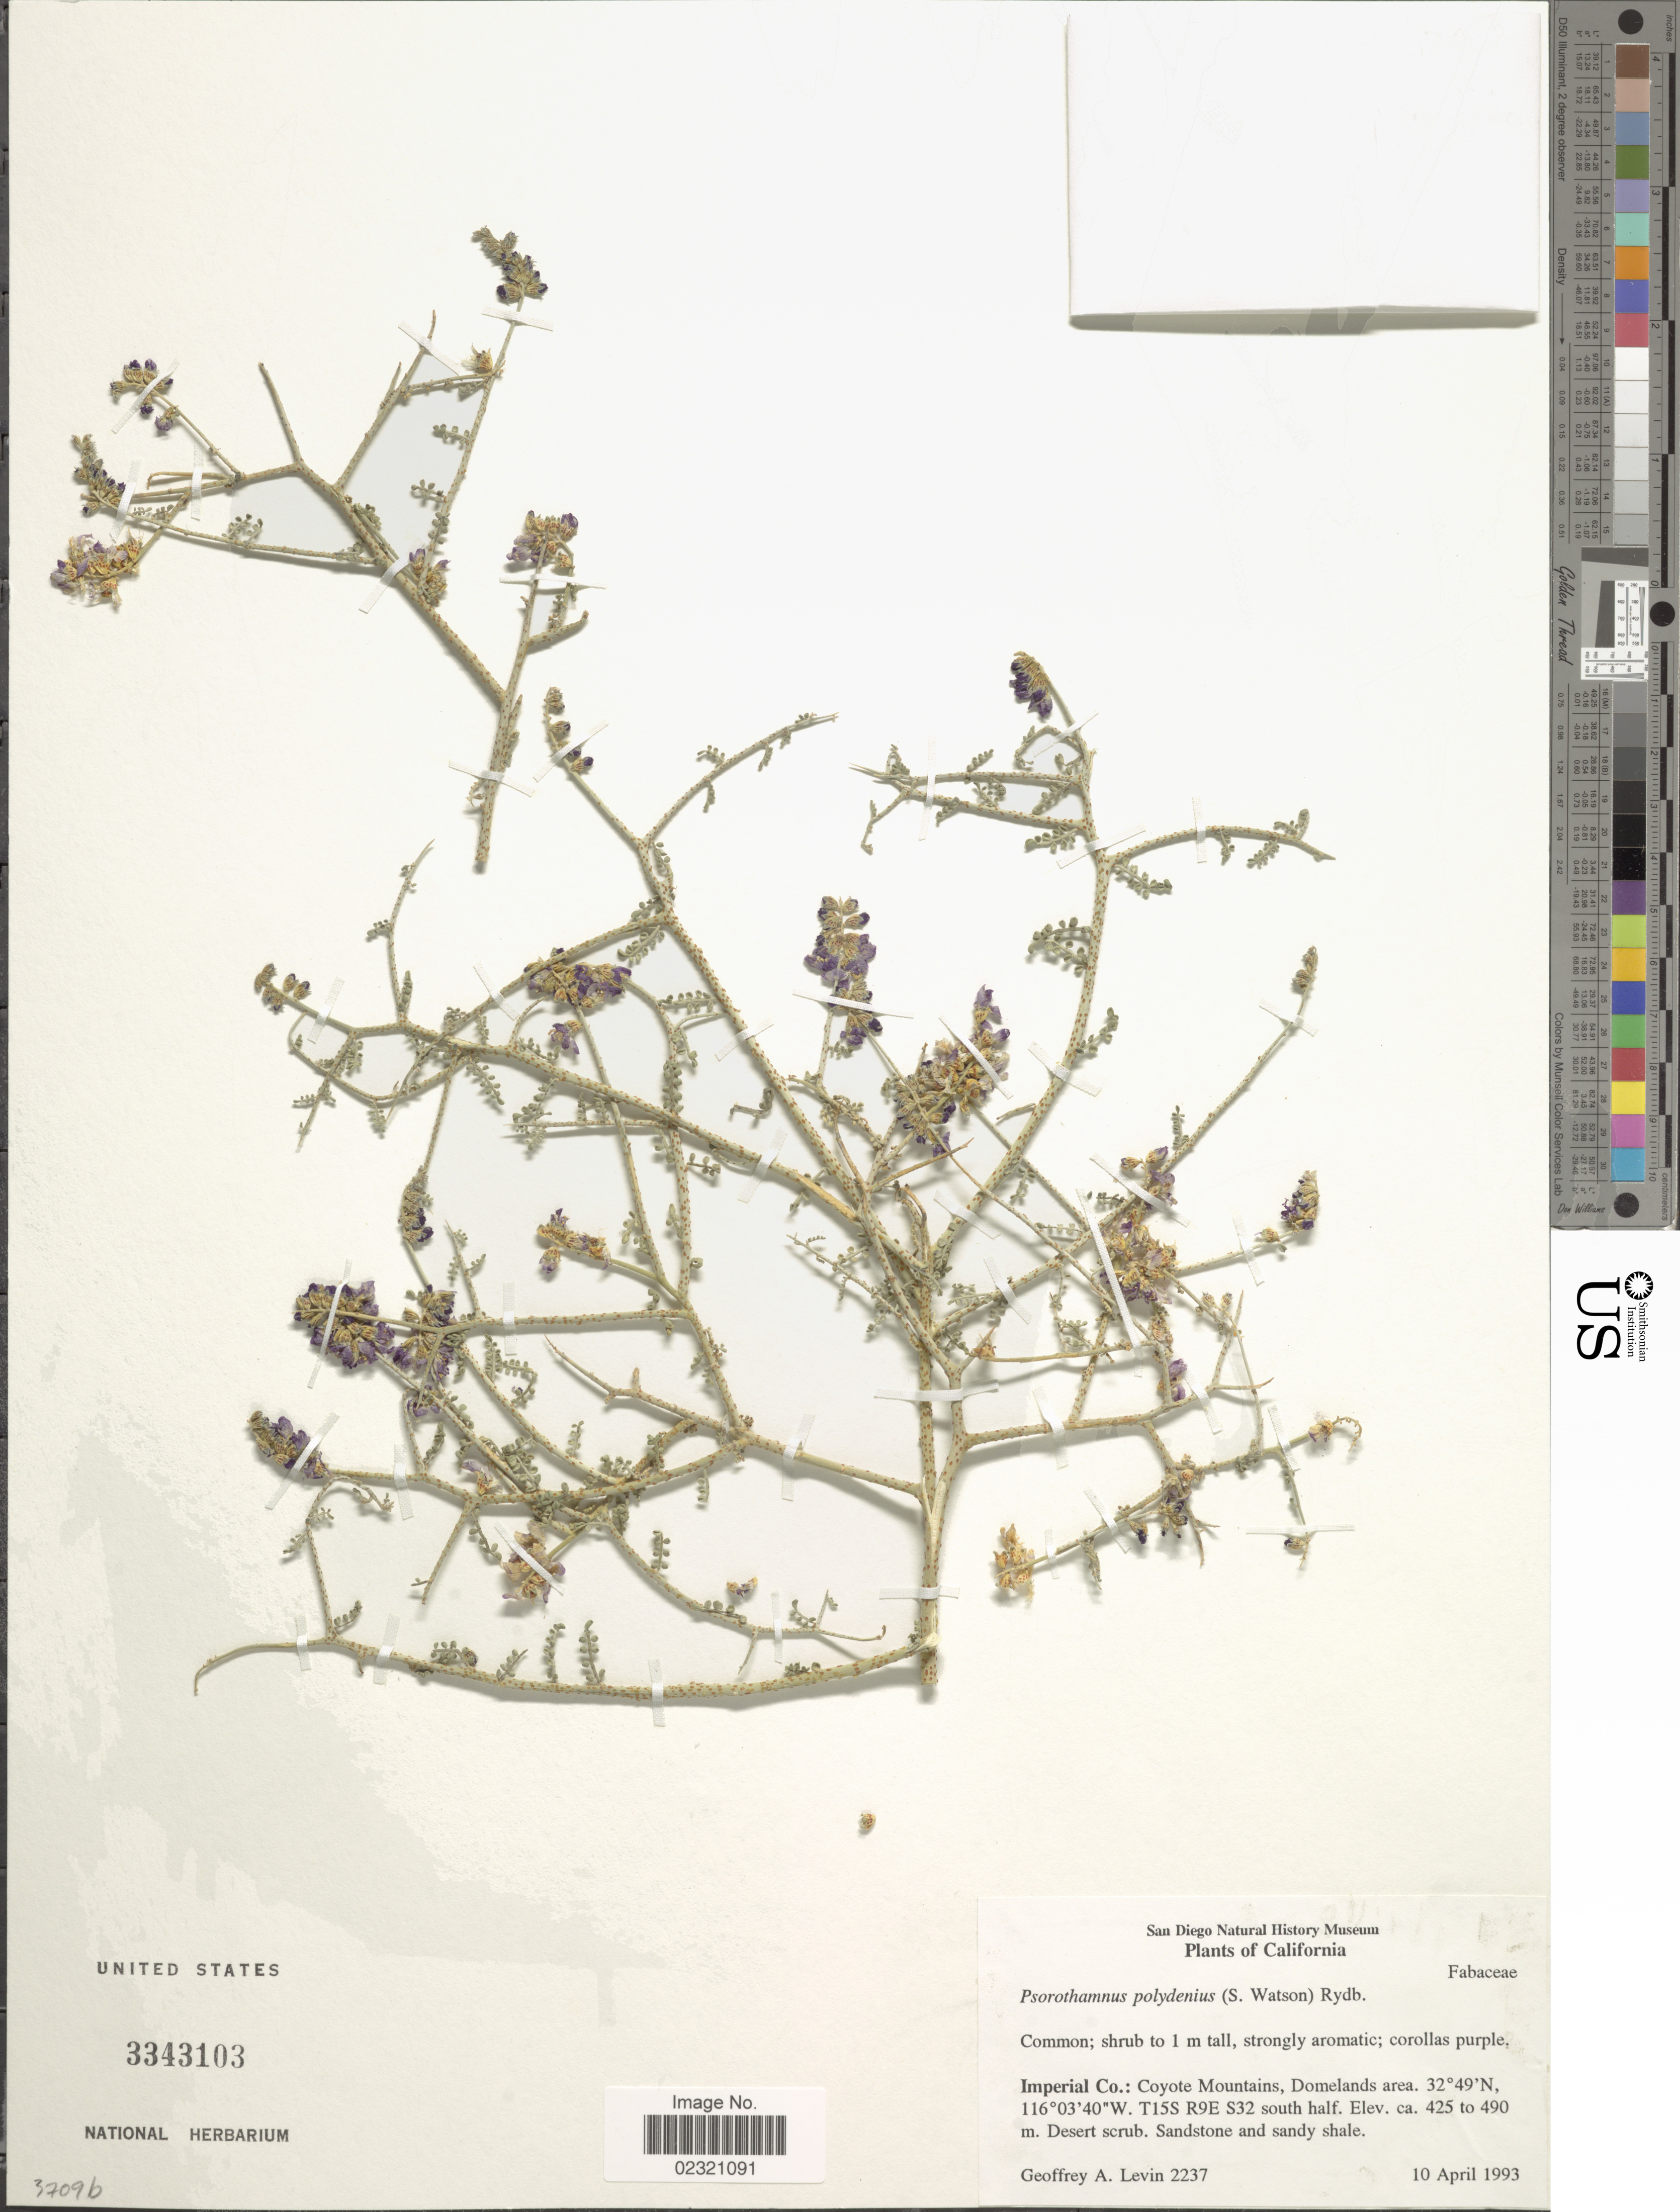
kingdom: Plantae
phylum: Tracheophyta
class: Magnoliopsida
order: Fabales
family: Fabaceae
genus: Psorothamnus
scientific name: Psorothamnus polydenius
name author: (Torr.) Rydb.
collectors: G. Levin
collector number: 2237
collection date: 1993-04-10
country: United States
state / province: California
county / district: Imperial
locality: Imperial Co.: Coyote Mountains, Domelands area. T15S R9E S32 south half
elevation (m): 425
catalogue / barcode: US 3343103